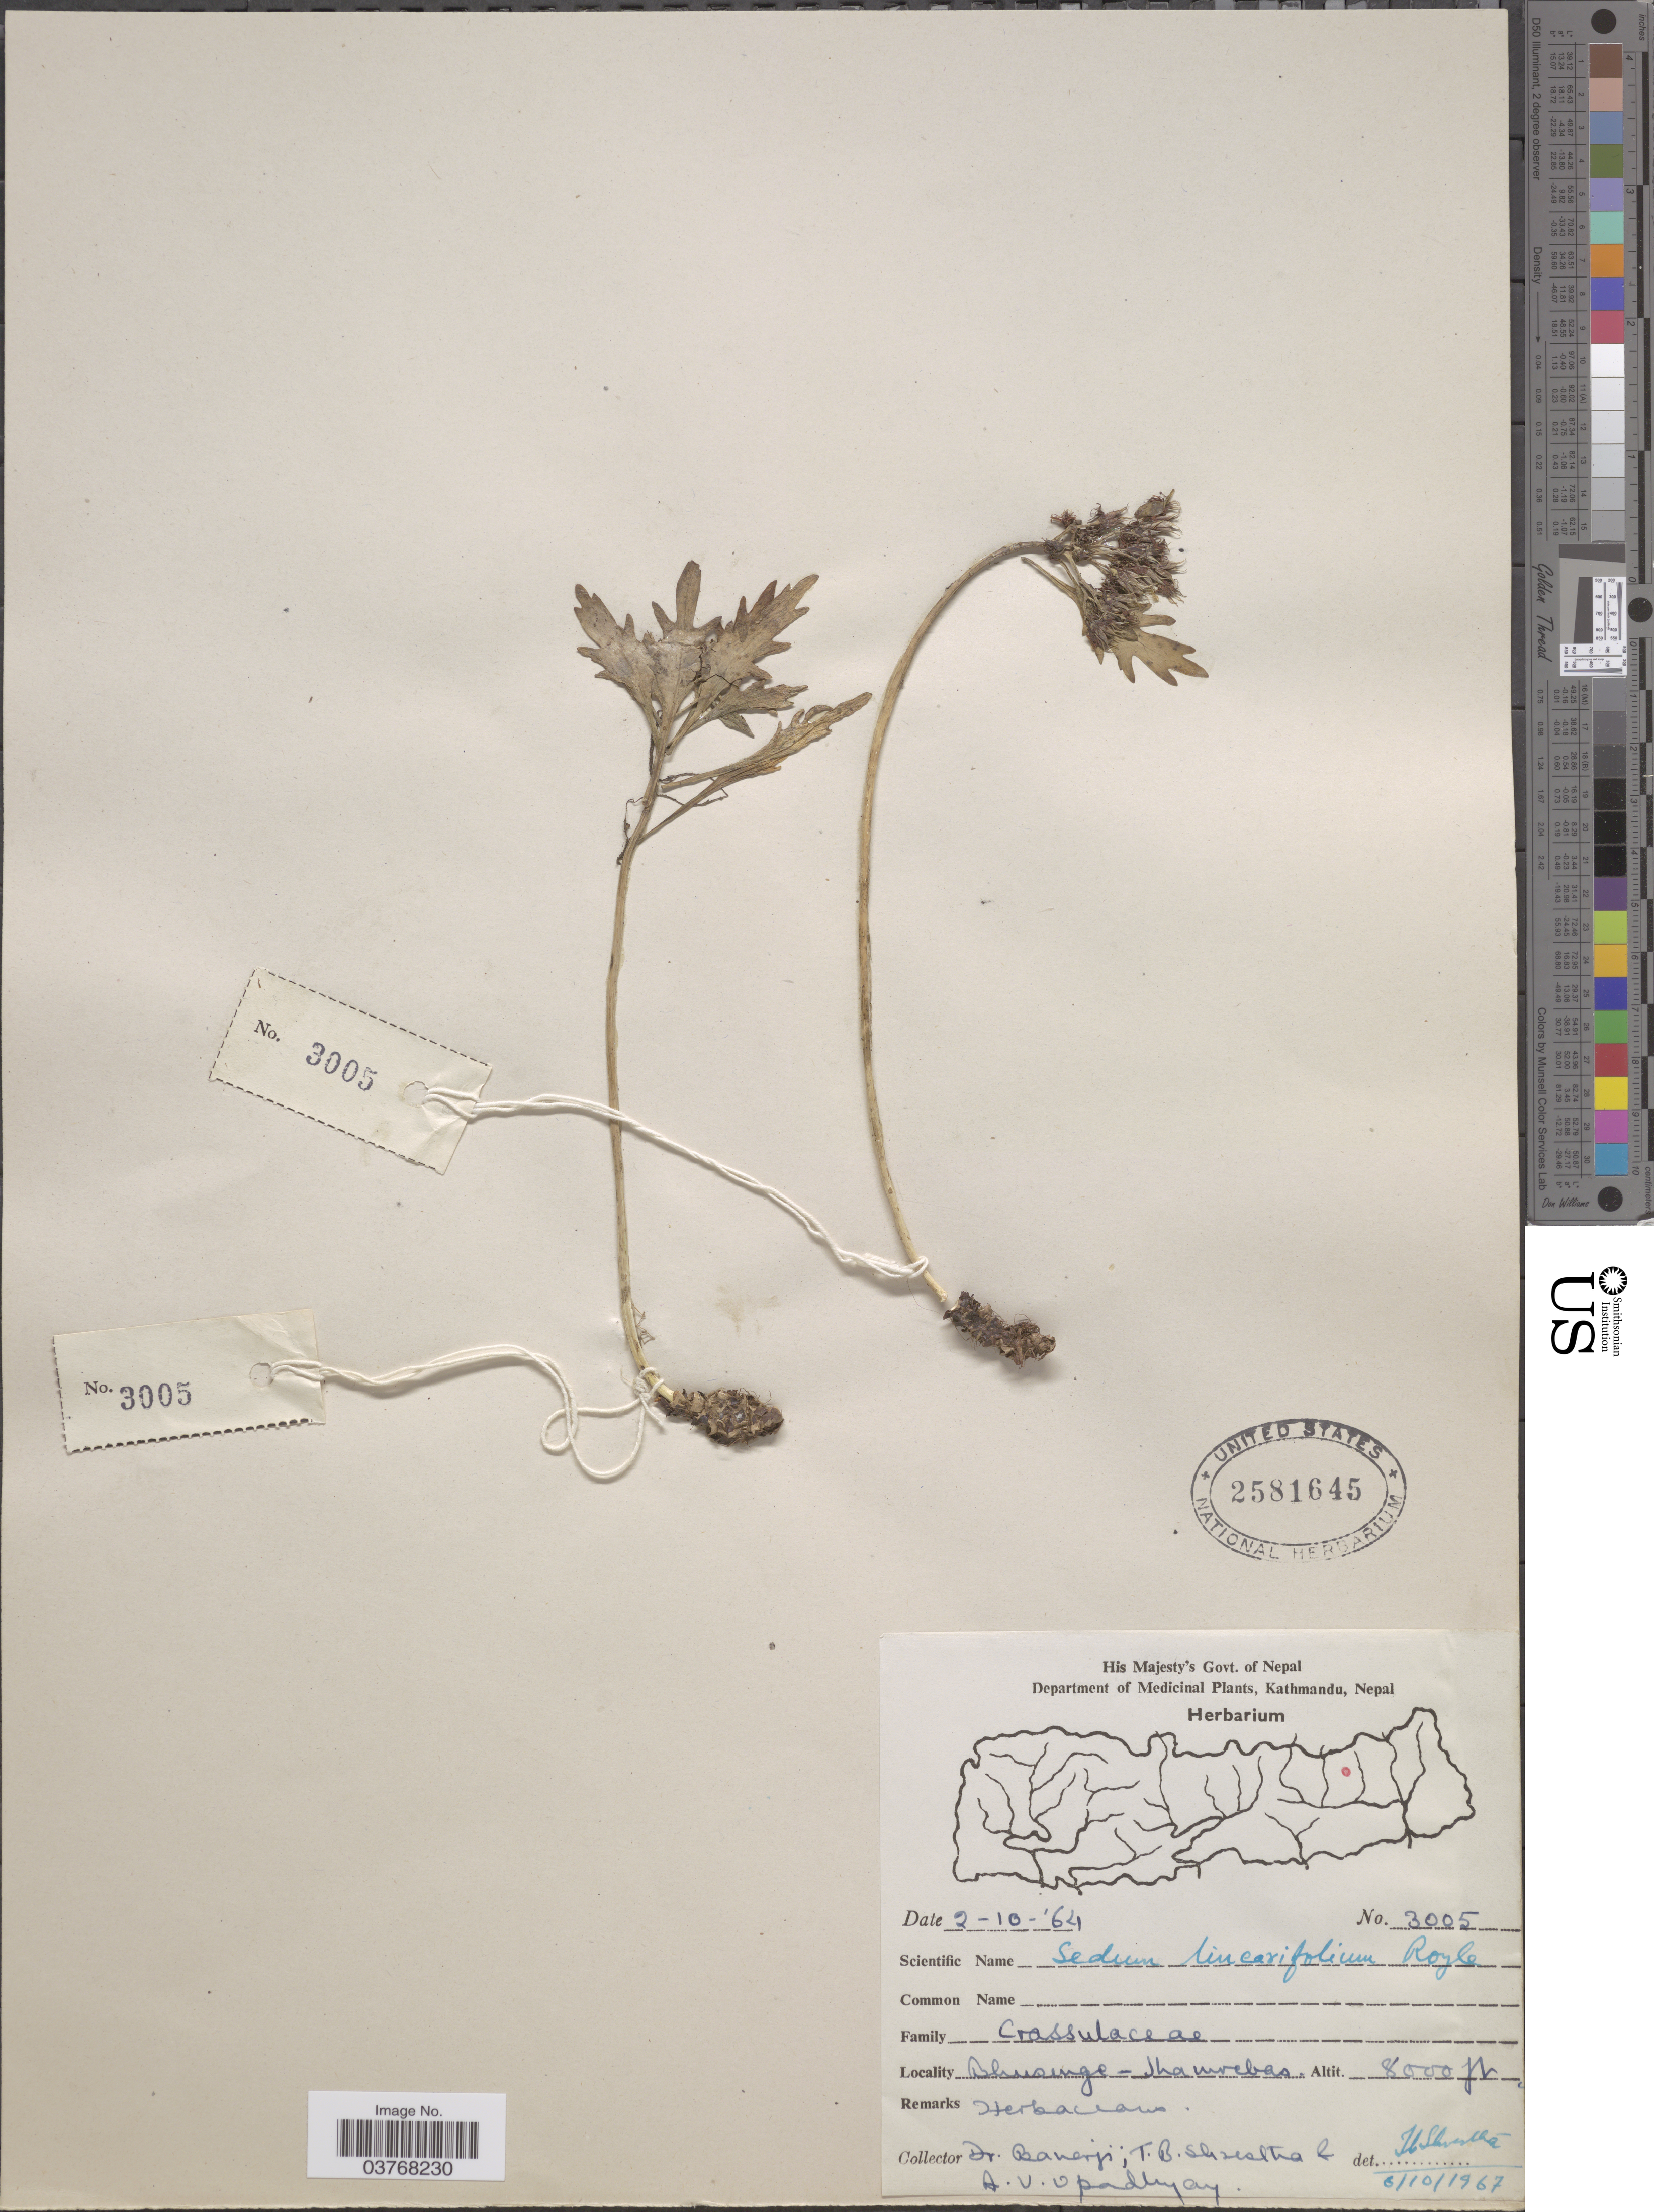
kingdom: Plantae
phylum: Tracheophyta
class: Magnoliopsida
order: Saxifragales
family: Crassulaceae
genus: Rhodiola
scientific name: Rhodiola sinuata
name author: (Royle ex Edgew.) S.H. Fu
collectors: -. Banerjee, T. B. Shrestha & A. V. Upadhyay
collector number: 3005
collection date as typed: Transcribed d/m/y: 2/10/64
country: Nepal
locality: Bhusenge - Jhamoebas. [interpreted]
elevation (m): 2438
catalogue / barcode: US 2581645